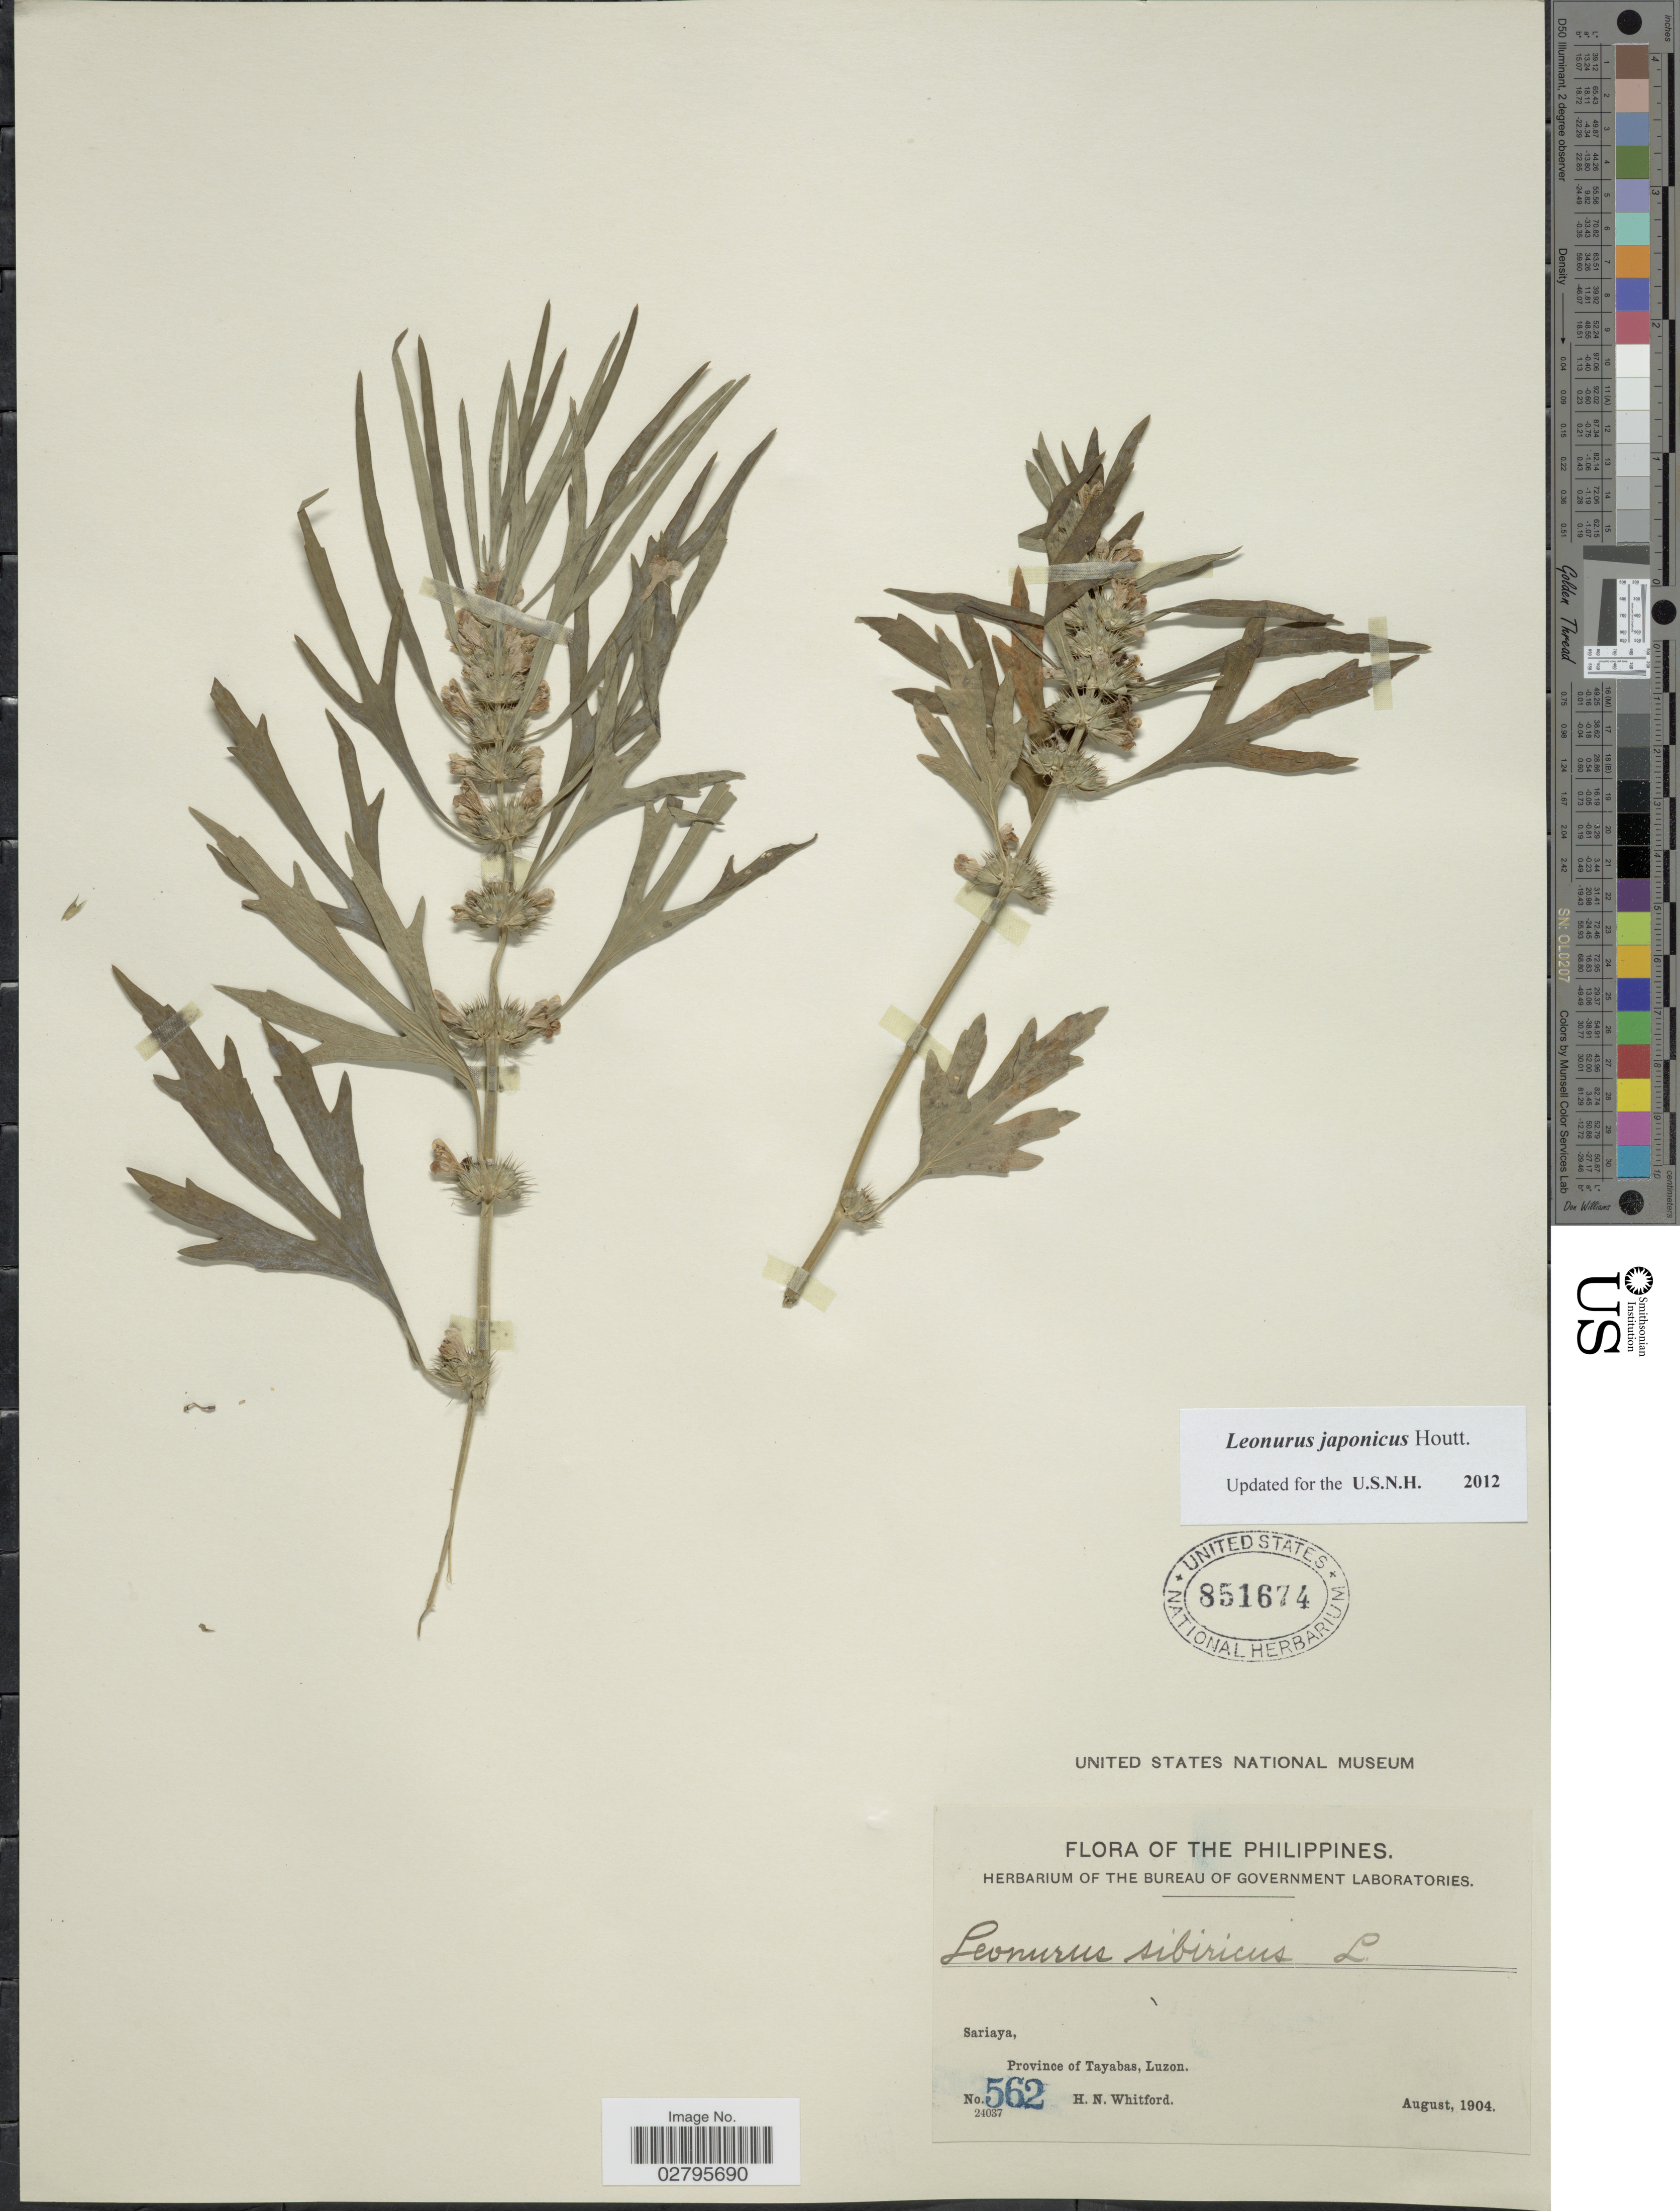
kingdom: Plantae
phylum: Tracheophyta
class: Magnoliopsida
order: Lamiales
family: Lamiaceae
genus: Leonurus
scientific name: Leonurus japonicus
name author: Houtt.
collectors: H. N. Whitford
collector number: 562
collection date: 1904-08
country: Philippines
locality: Sariaya, Province Tayabas, Luzon.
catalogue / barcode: US 851674